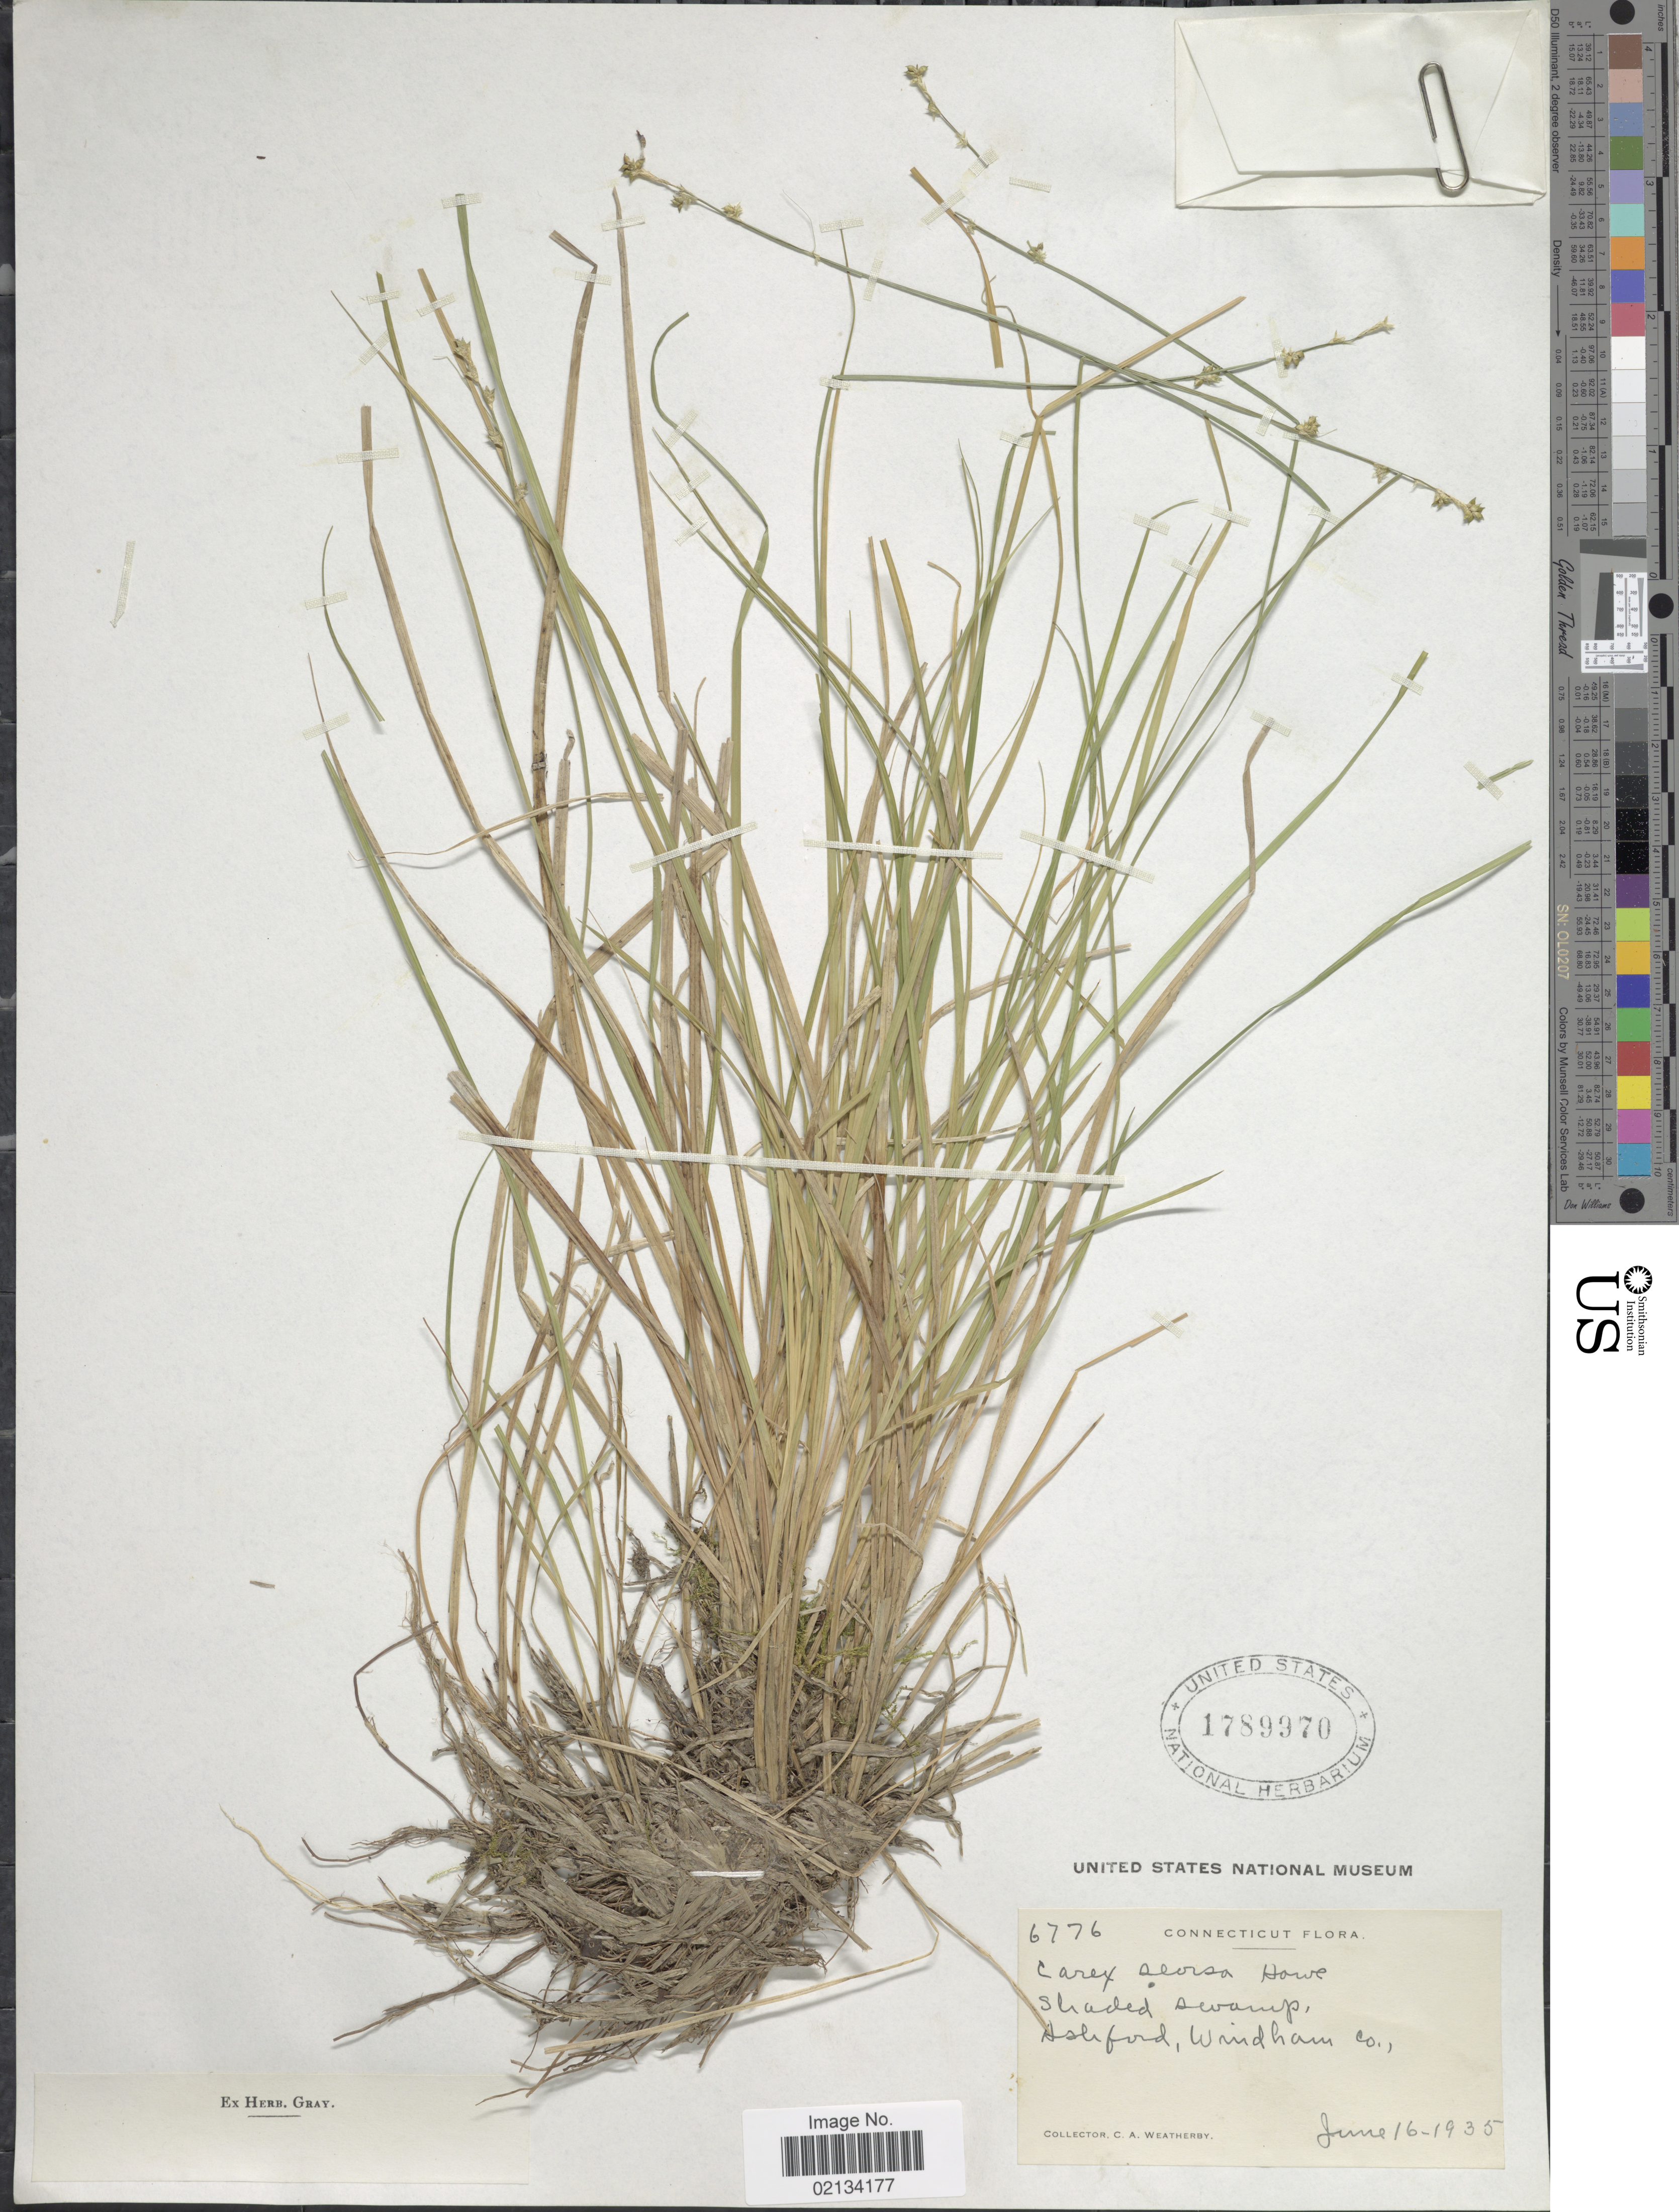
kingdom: Plantae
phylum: Tracheophyta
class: Liliopsida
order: Poales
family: Cyperaceae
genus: Carex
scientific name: Carex seorsa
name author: Howe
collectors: C. A. Weatherby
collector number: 6776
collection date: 1935-06-16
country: United States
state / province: Connecticut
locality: Shade swamp, Ashford, Windham Co.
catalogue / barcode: US 1789970